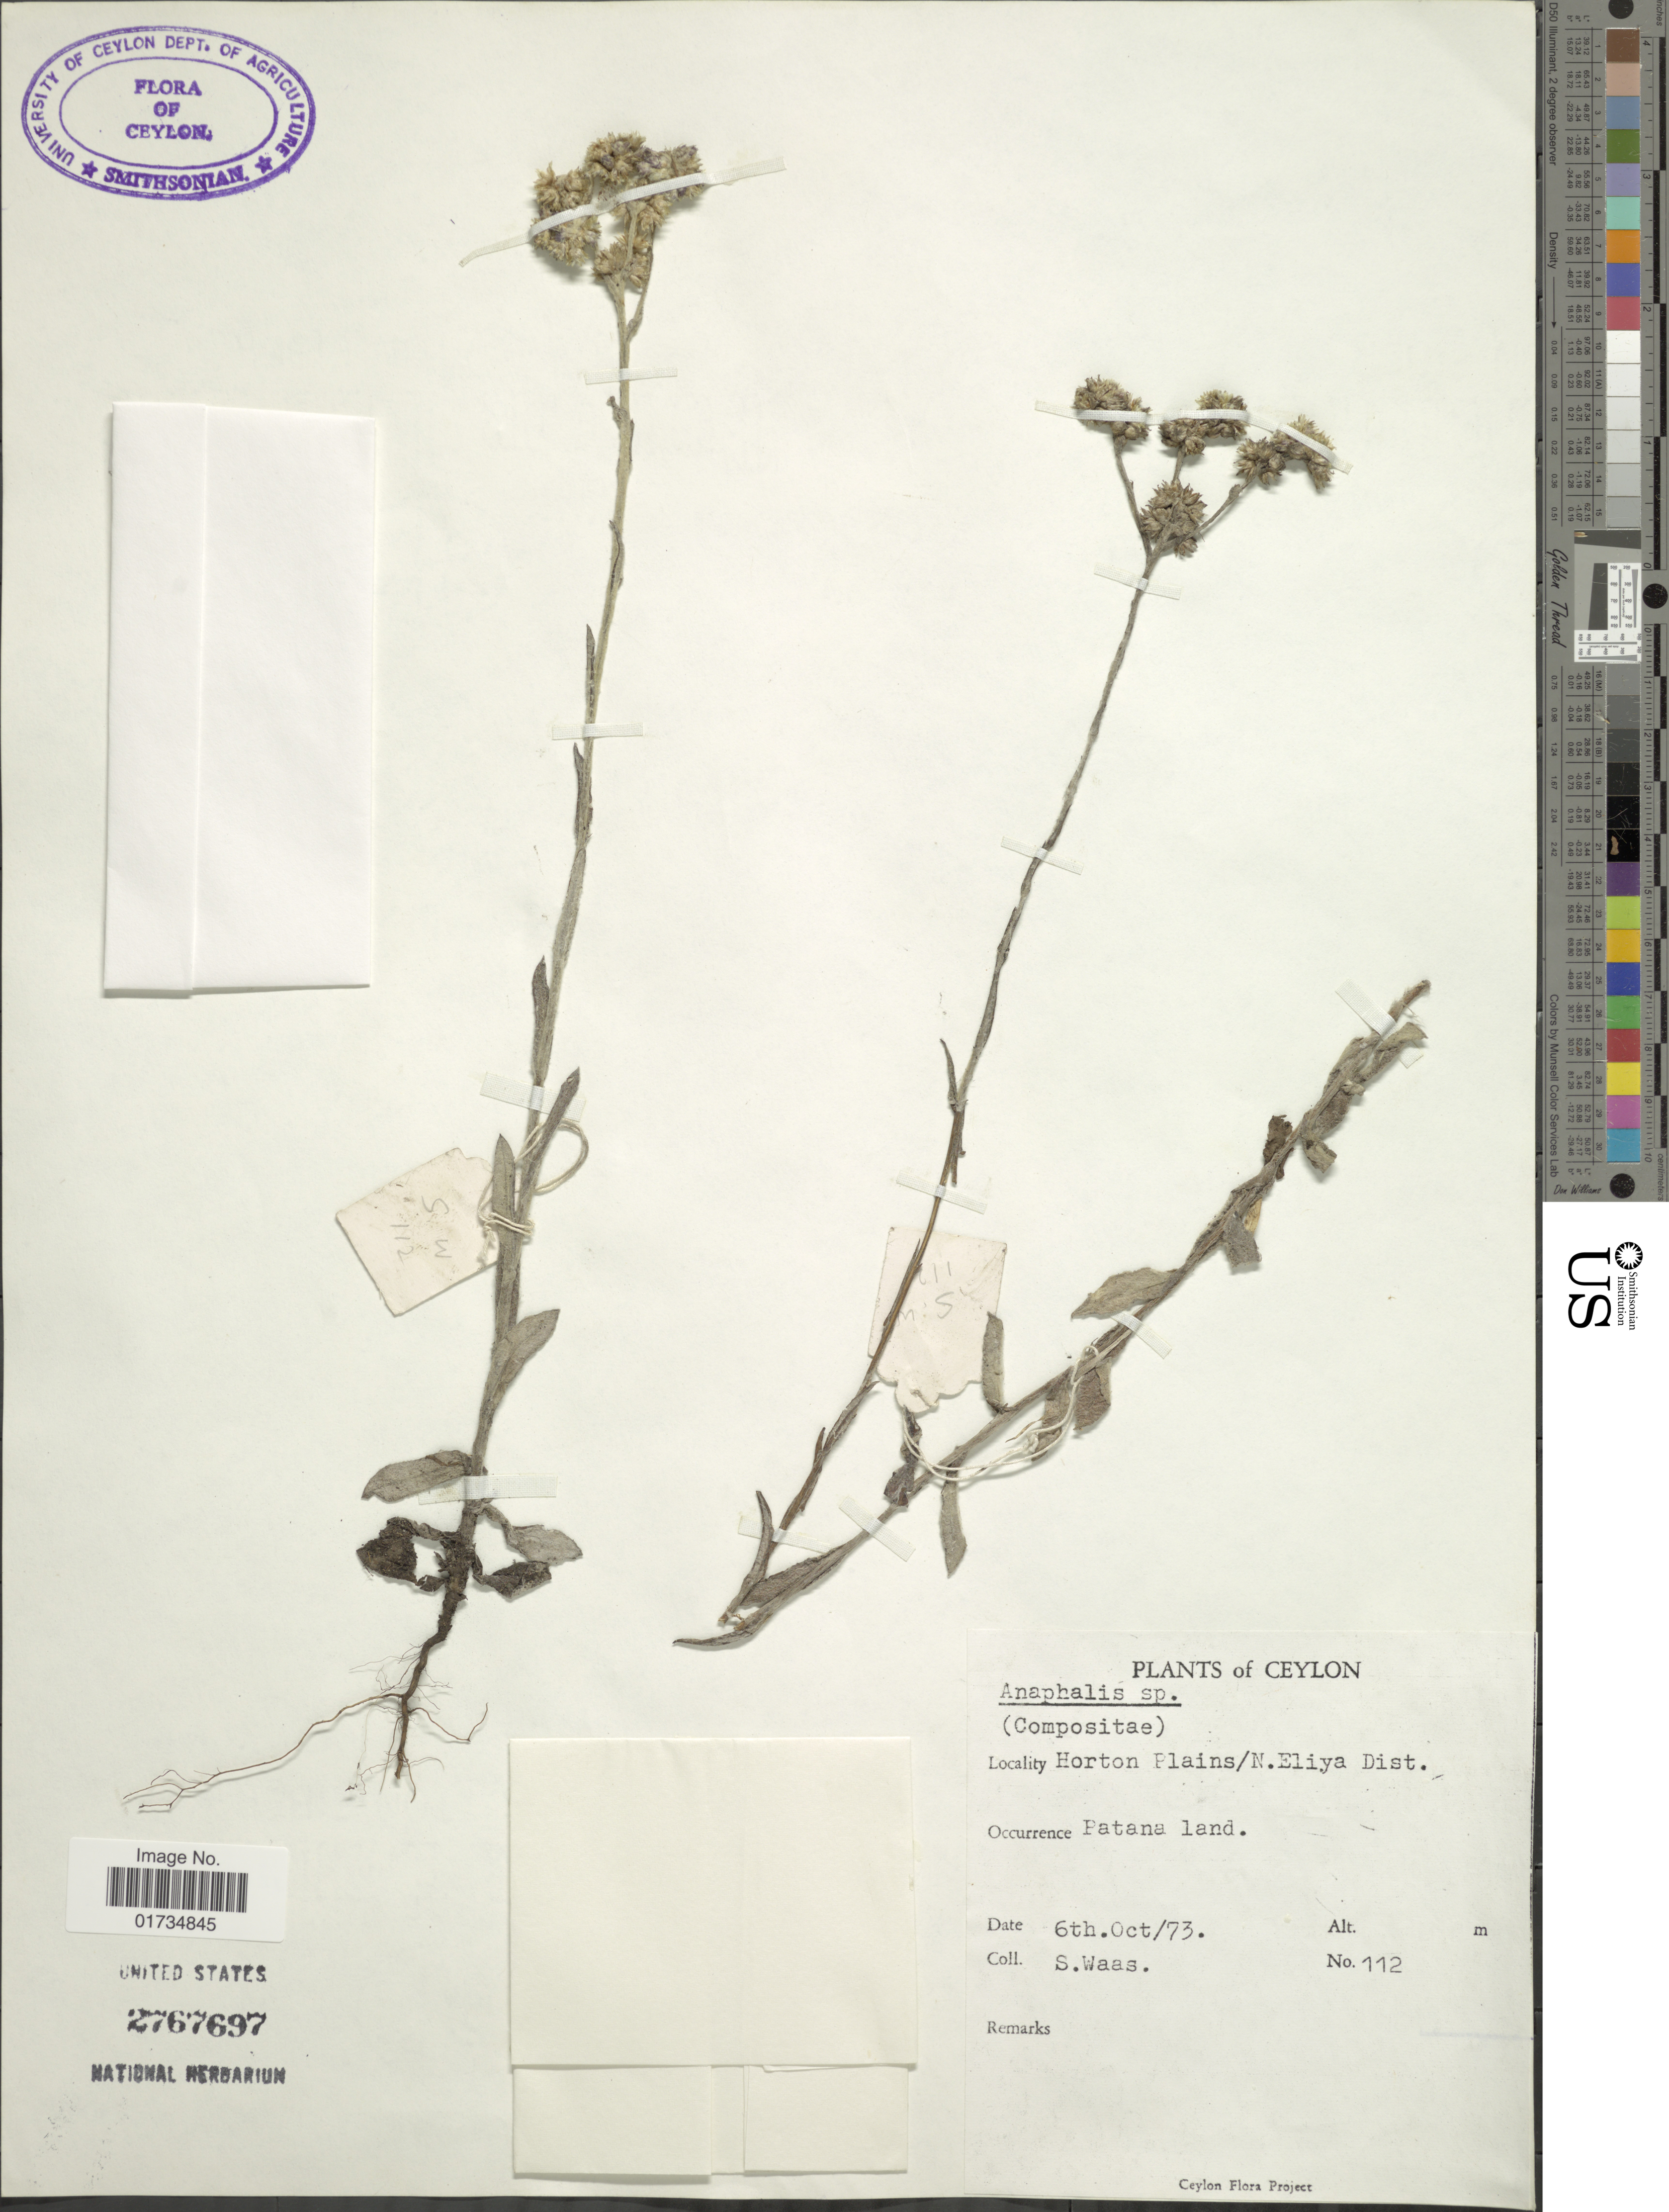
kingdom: Plantae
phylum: Tracheophyta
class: Magnoliopsida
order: Asterales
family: Asteraceae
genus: Anaphalis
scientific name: Anaphalis subdecurrens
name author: (DC.) Gamble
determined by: Chen, Y. S.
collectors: S. Waas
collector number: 112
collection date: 1973-10-06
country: Sri Lanka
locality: Ceylon, Horton Plains/ N. Eliya Dist.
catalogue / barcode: US 2767697